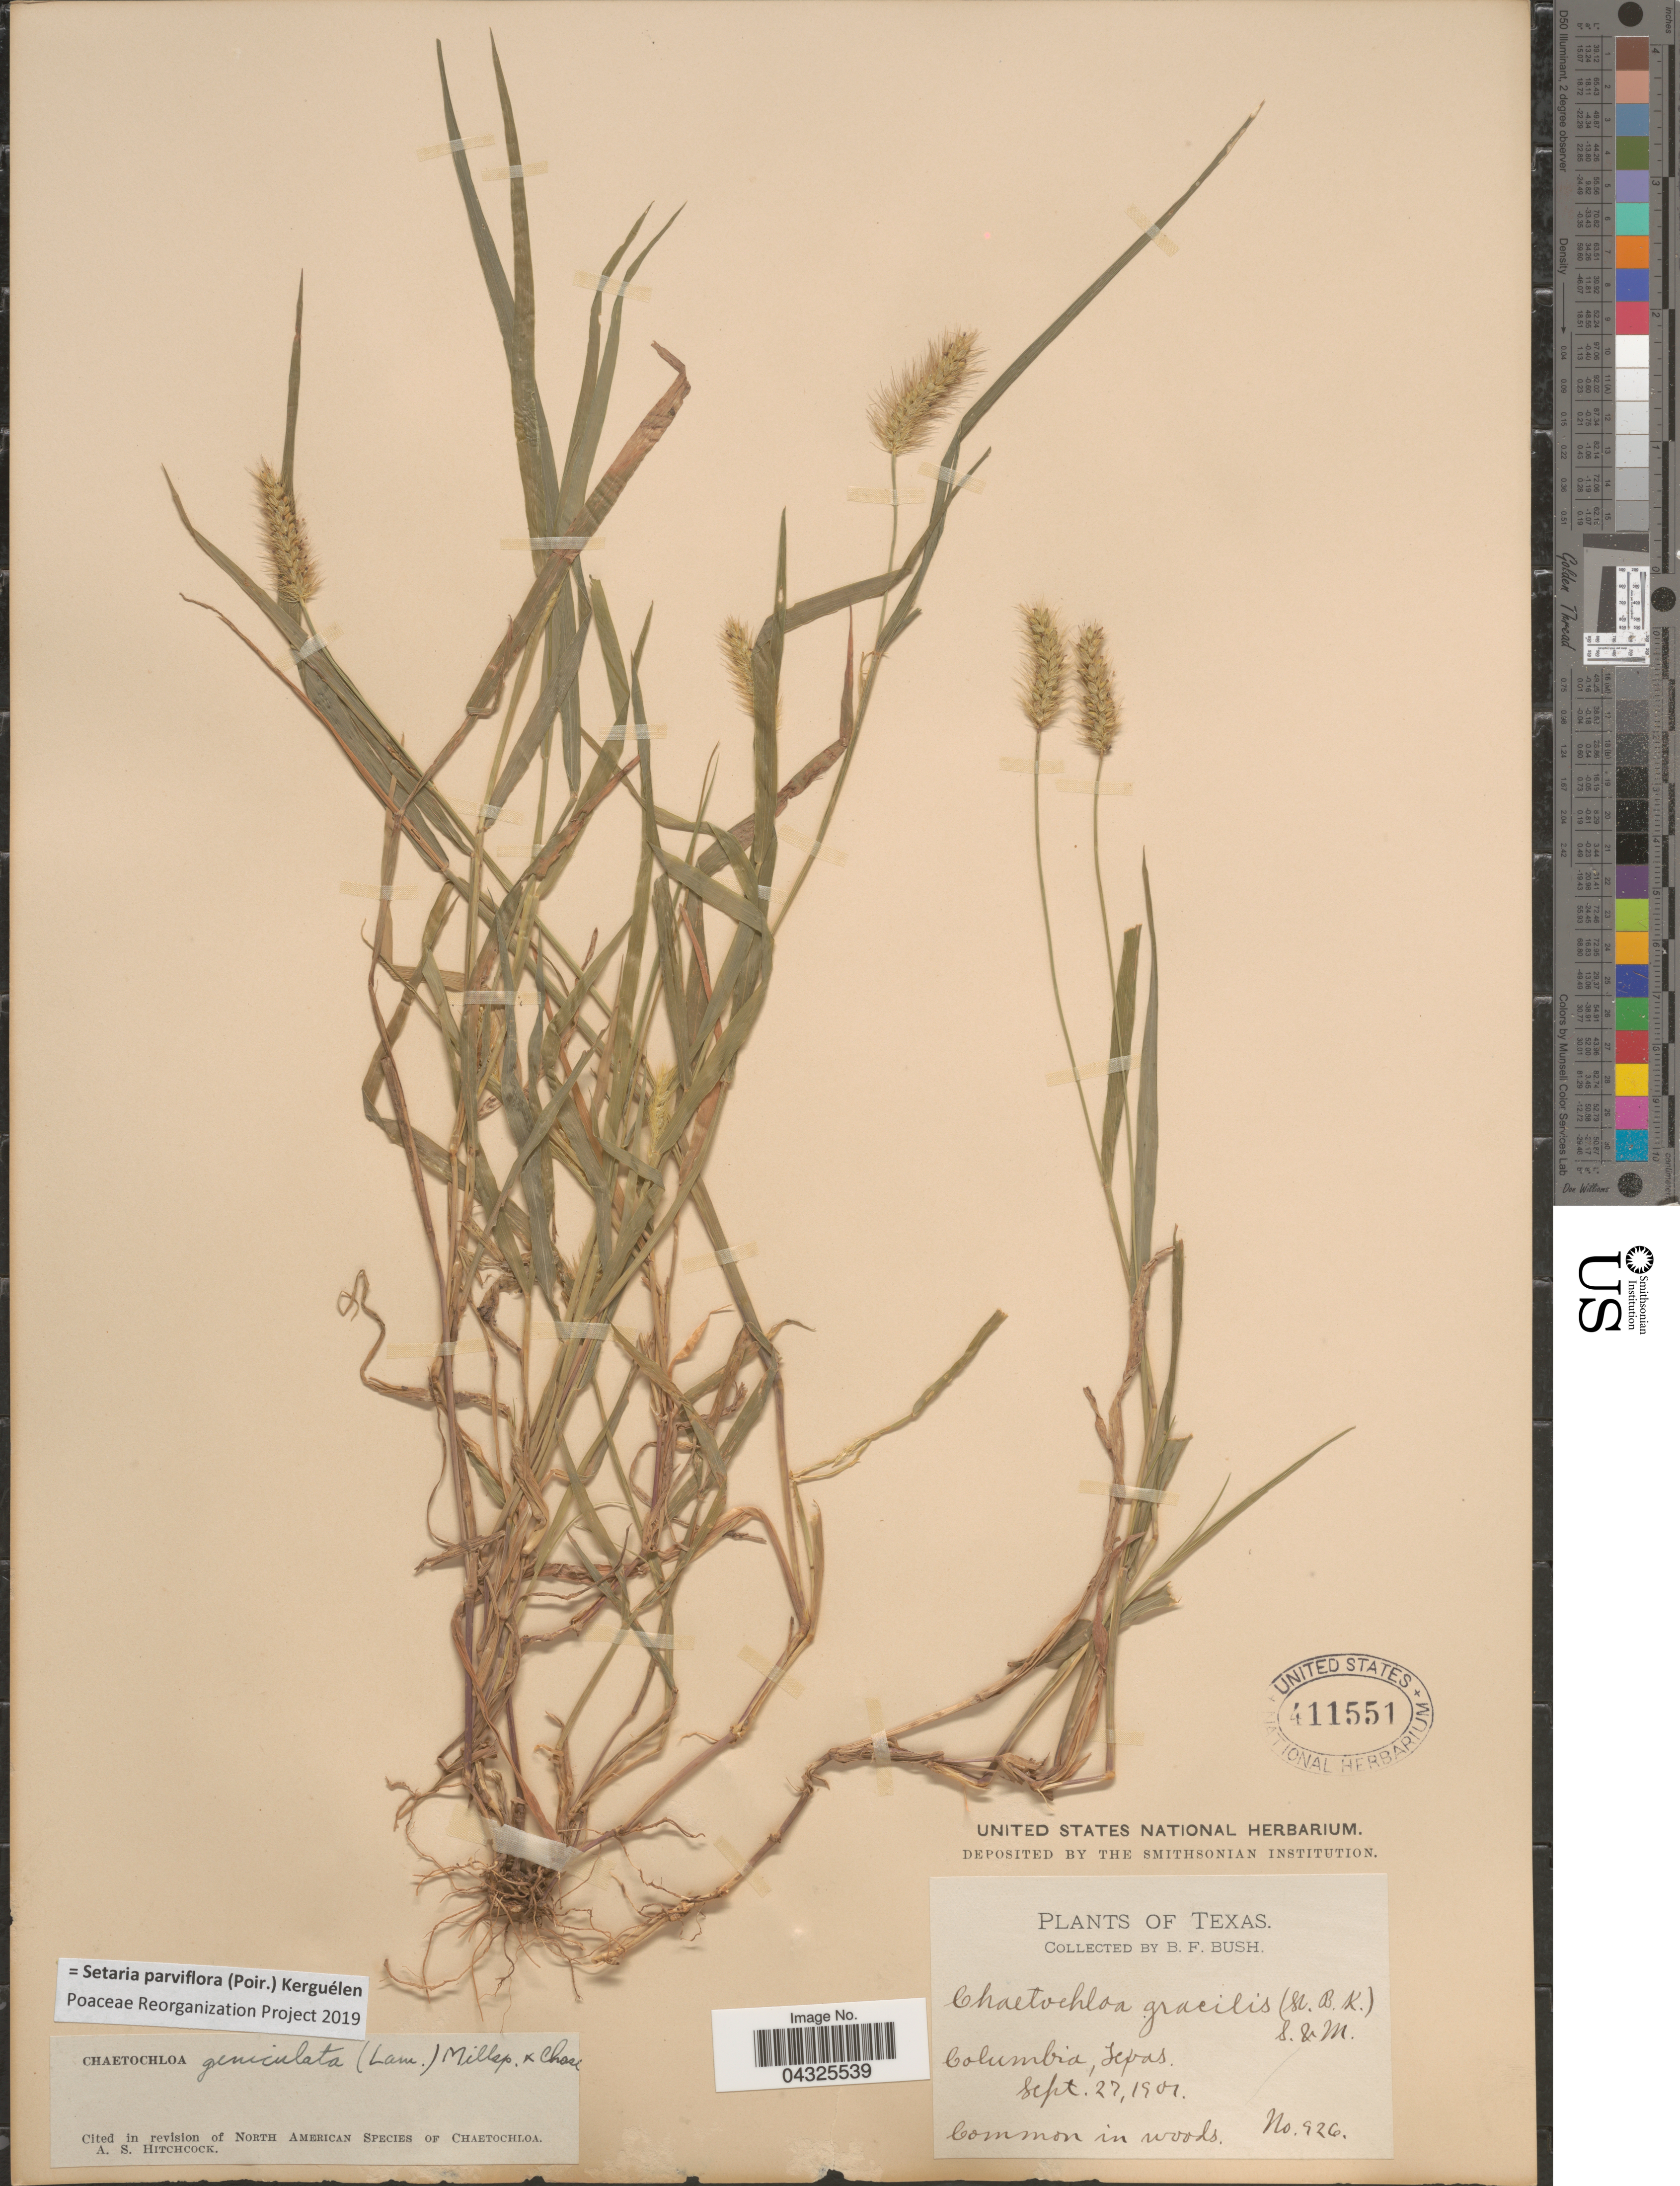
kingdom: Plantae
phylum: Tracheophyta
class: Liliopsida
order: Poales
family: Poaceae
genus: Setaria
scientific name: Setaria parviflora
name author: (Poir.) Kerguélen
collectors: B. F. Bush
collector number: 926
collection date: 1901-09-27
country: United States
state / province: Texas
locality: Columbia.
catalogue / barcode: US 411551